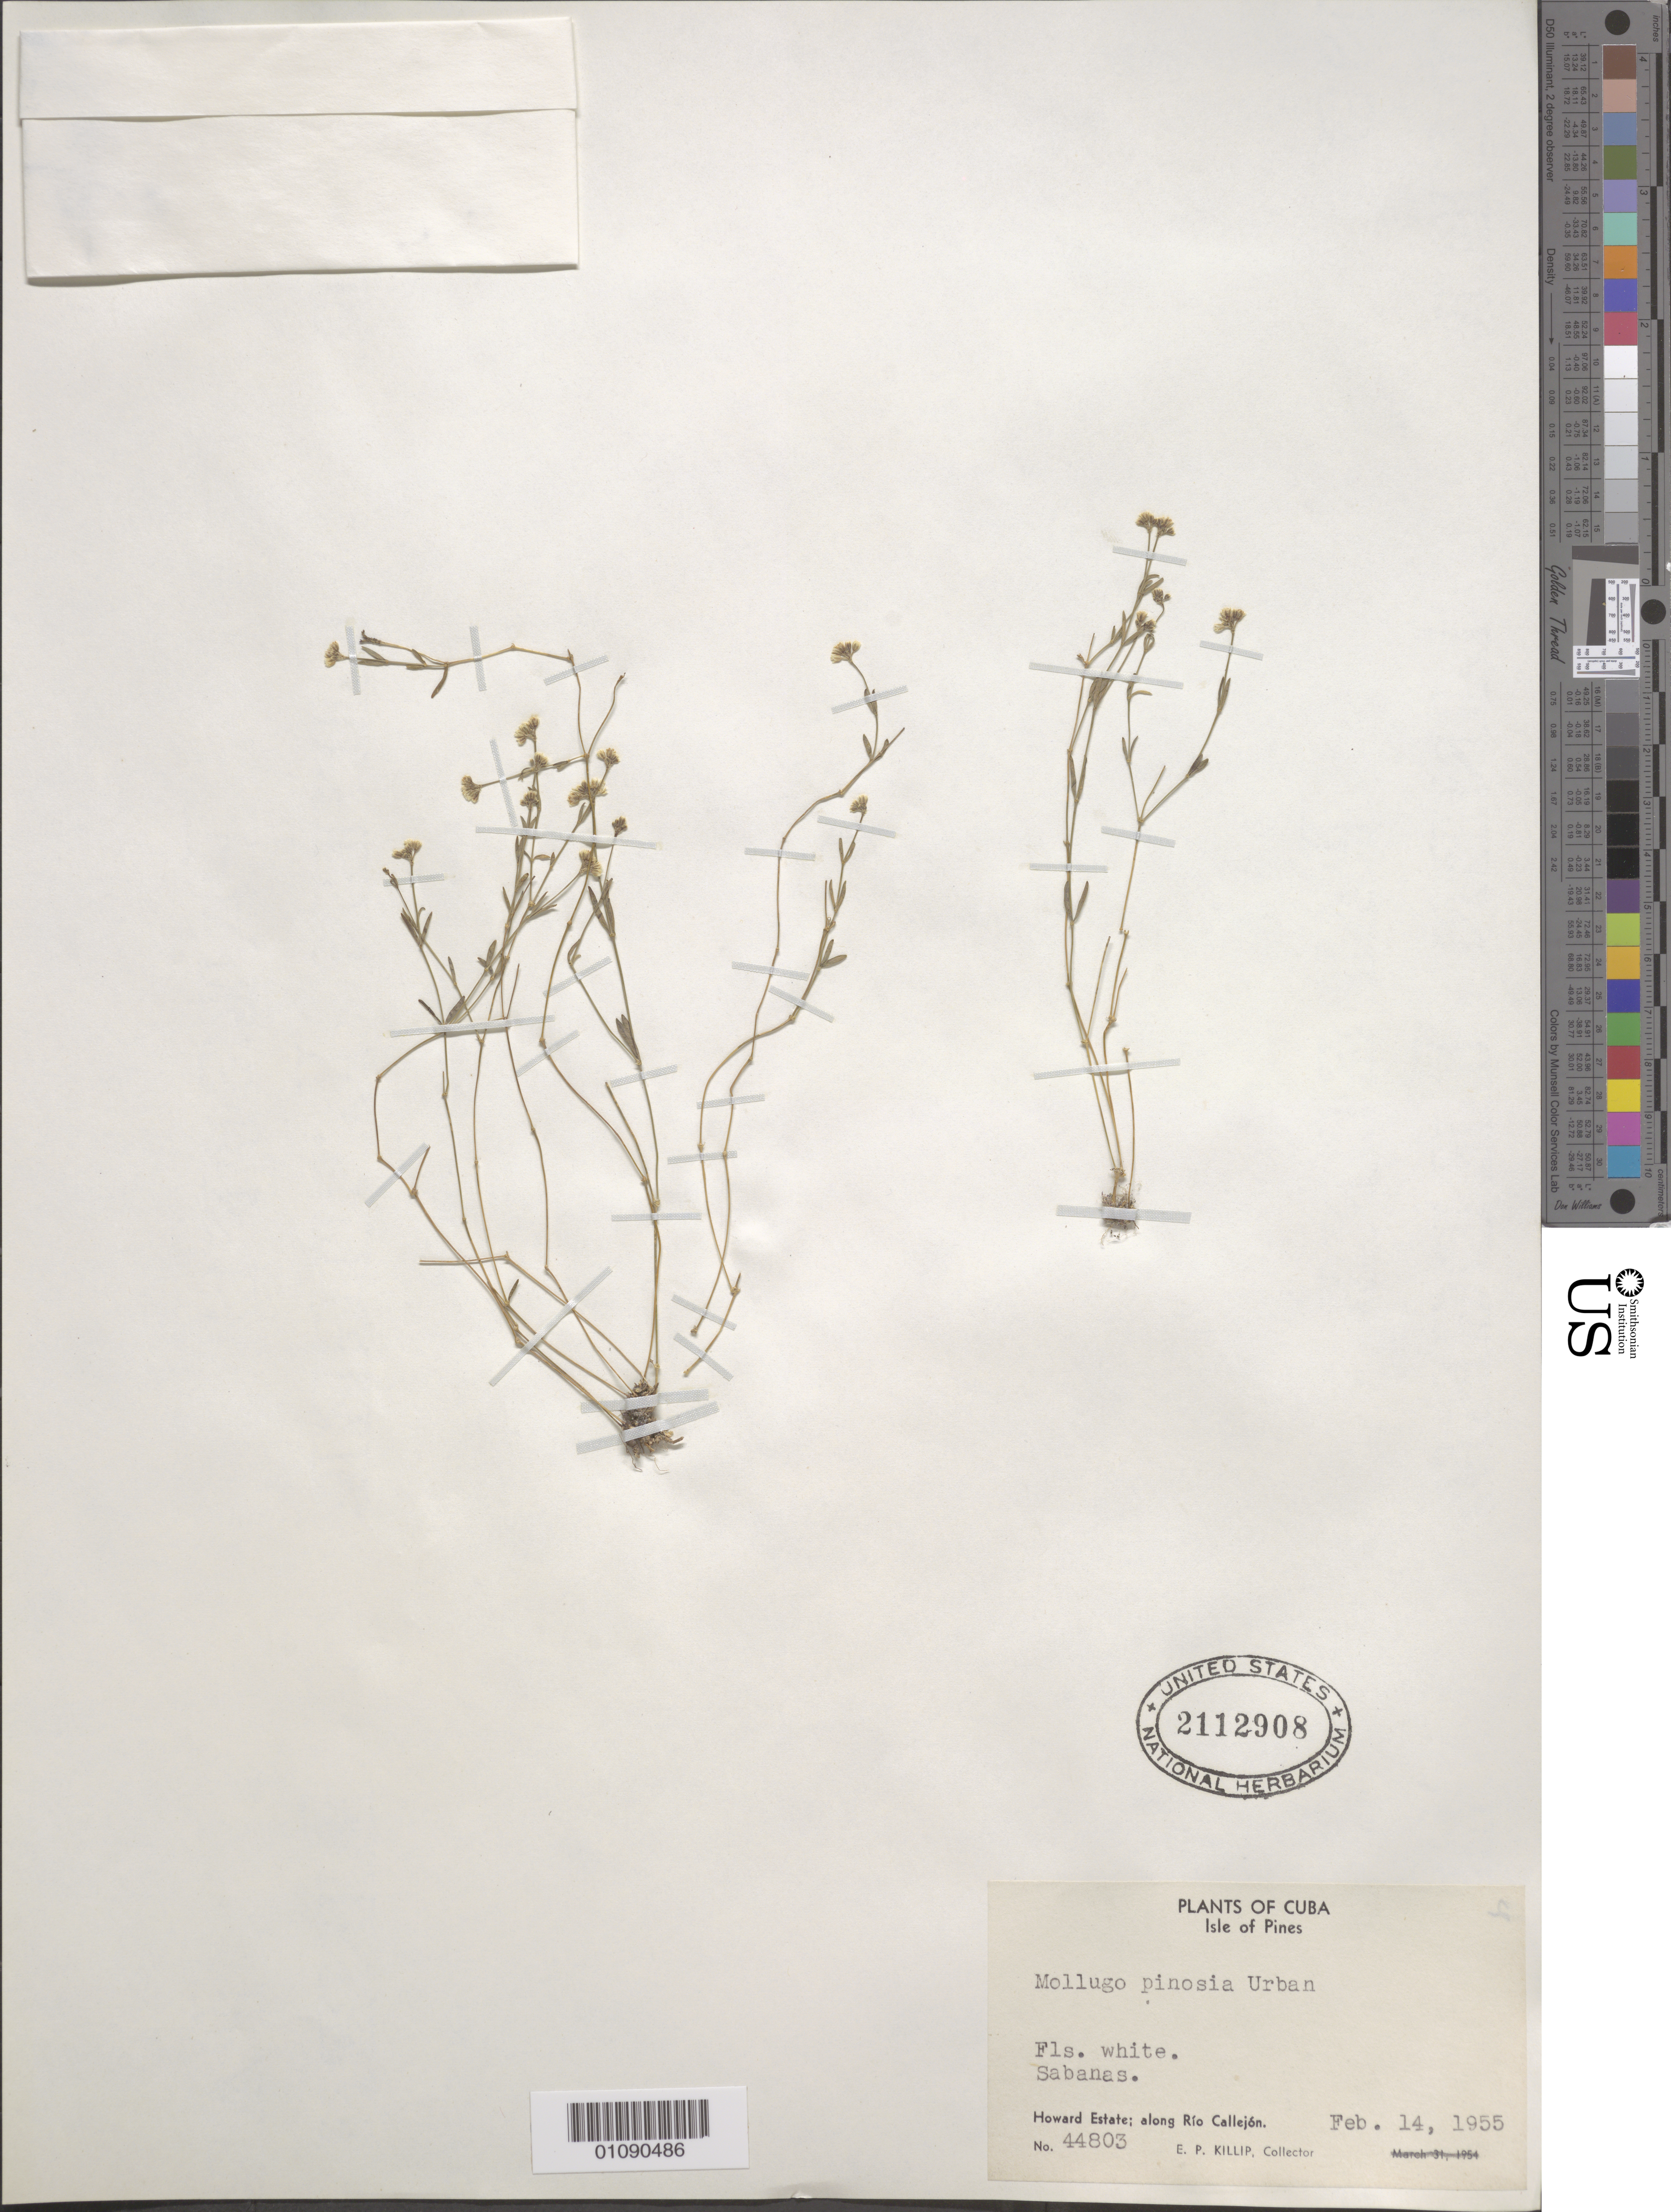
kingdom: Plantae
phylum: Tracheophyta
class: Magnoliopsida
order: Caryophyllales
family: Molluginaceae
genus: Mollugo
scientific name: Mollugo pinosia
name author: Urb.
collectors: E. P. Killip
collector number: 44803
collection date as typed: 14 Feb 1955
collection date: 1955-02-14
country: Cuba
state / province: Isla de La Juventud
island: Isla de la Juventud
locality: Isle of PInes, Howard Estate, along Rio Callejon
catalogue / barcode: US 2112908